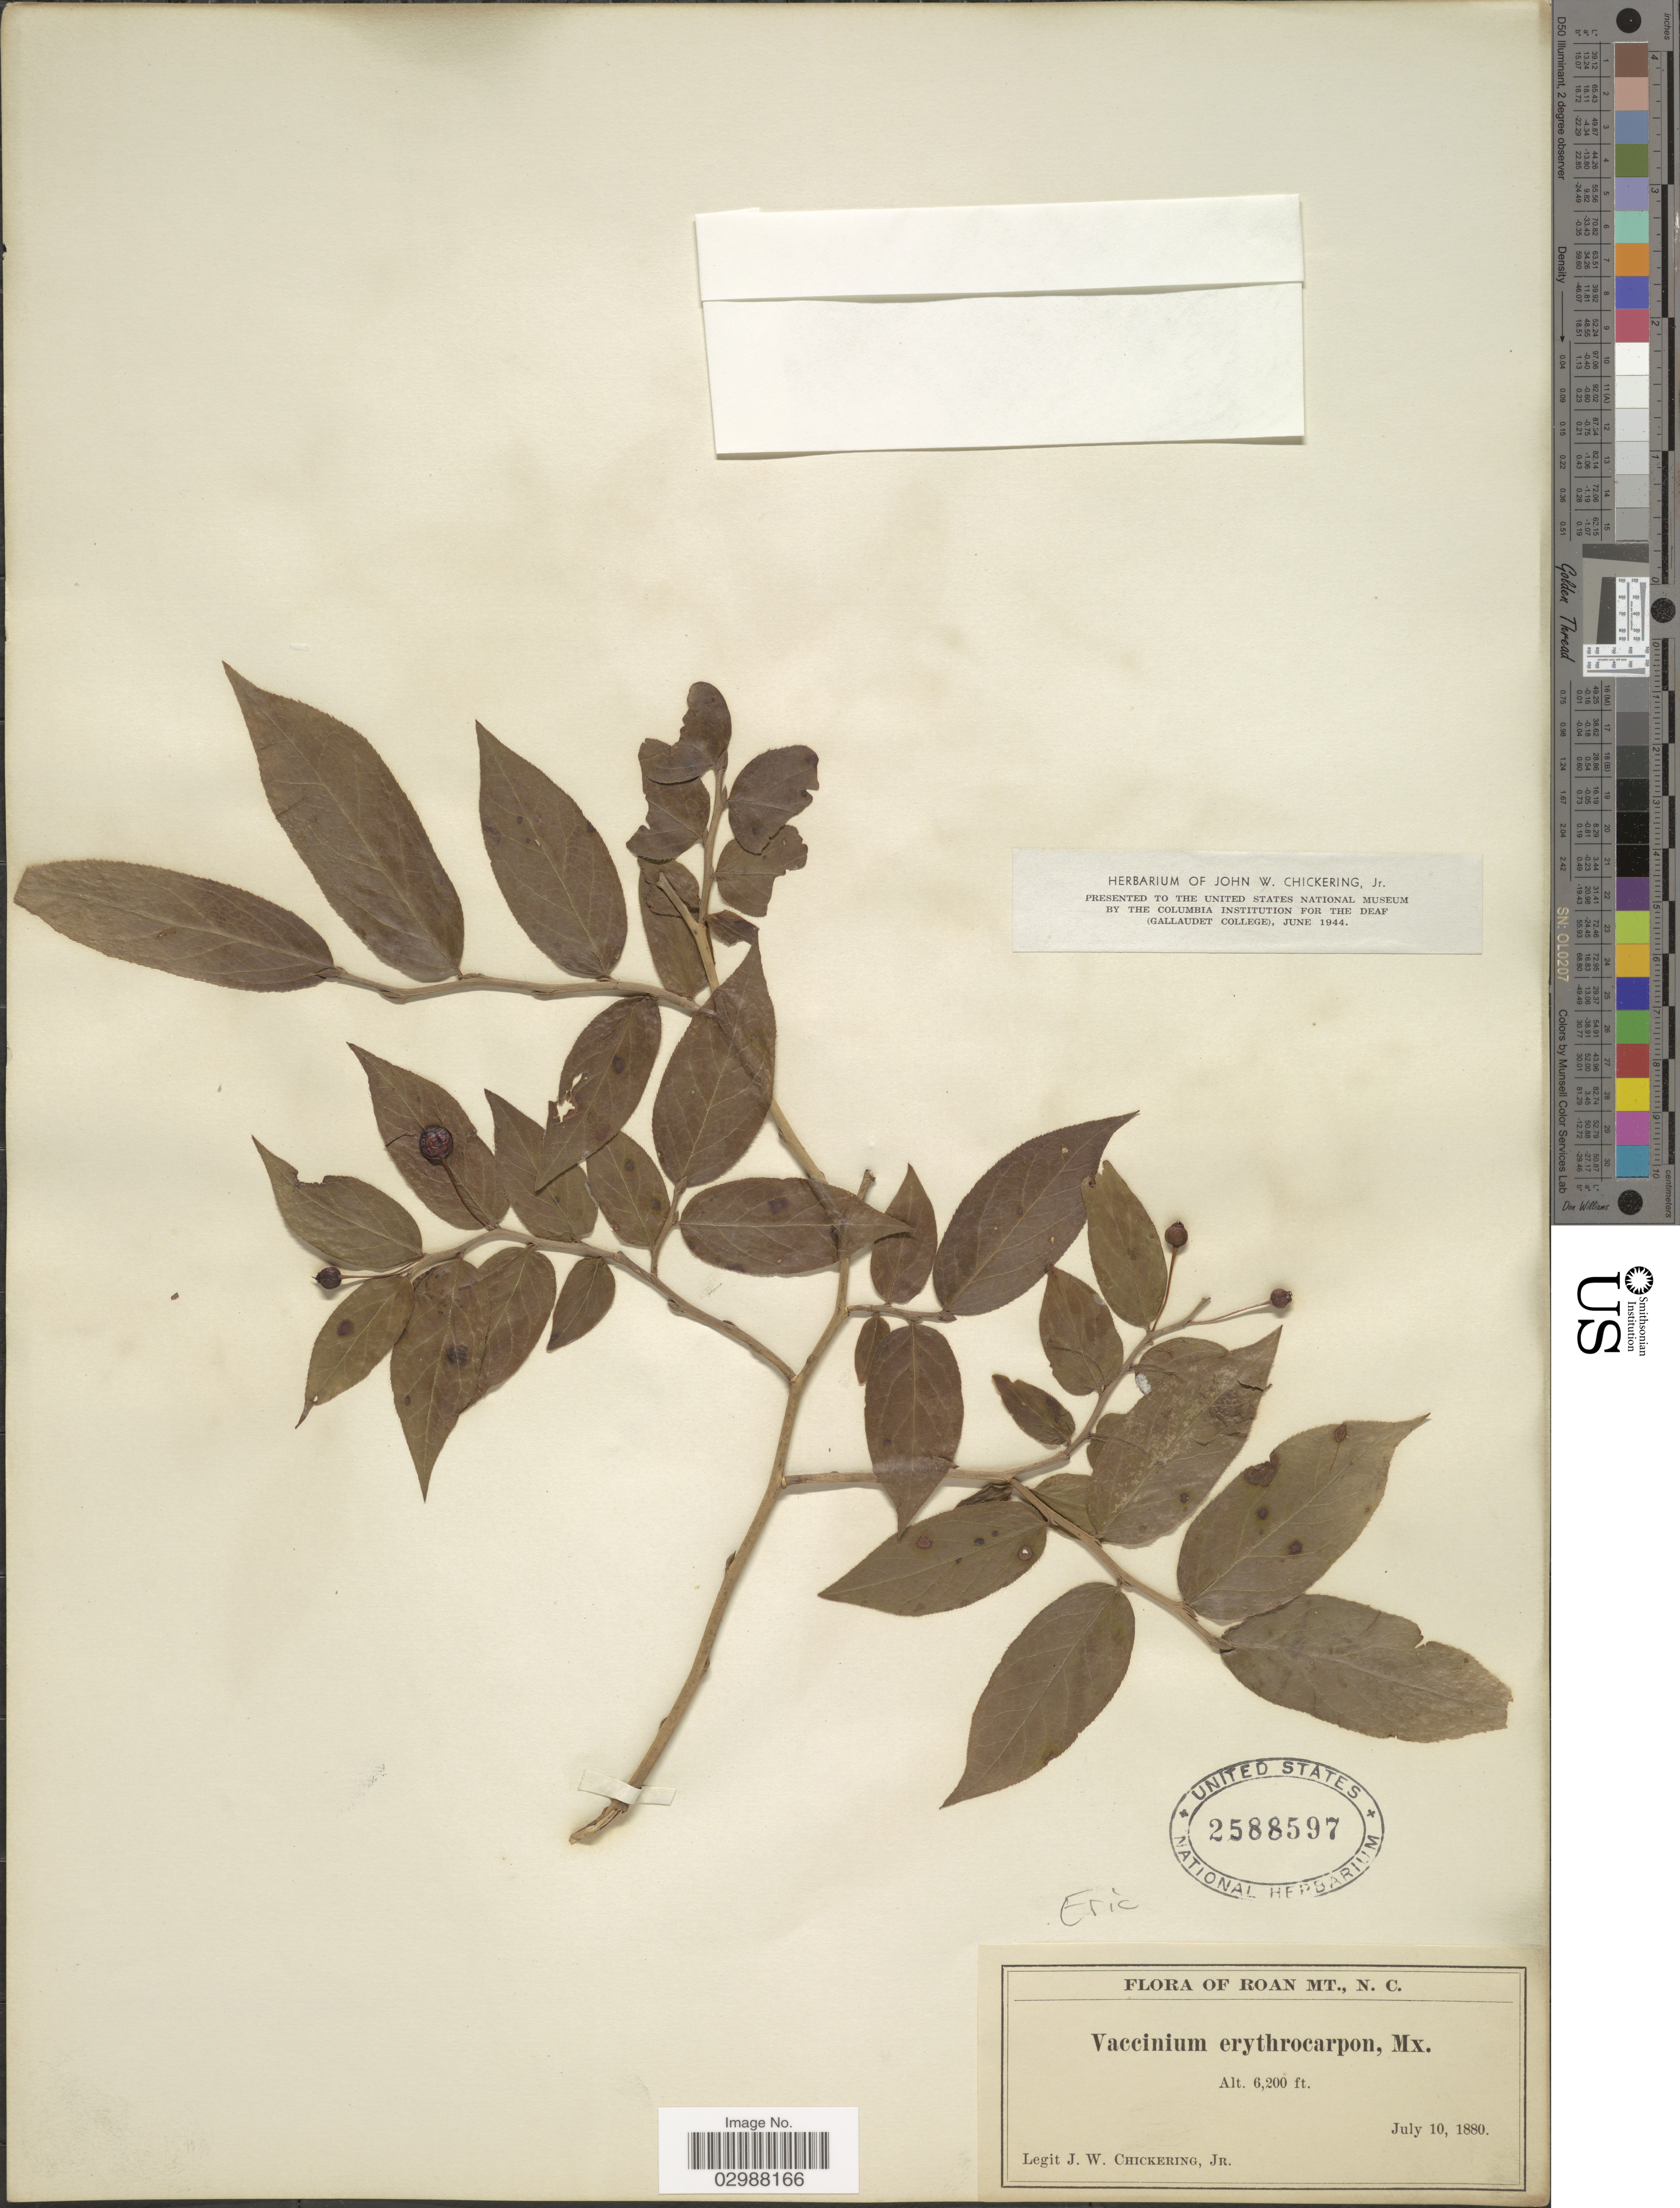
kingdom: Plantae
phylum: Tracheophyta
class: Magnoliopsida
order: Ericales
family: Ericaceae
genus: Vaccinium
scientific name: Vaccinium erythrocarpum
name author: Michx.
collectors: J. Chickering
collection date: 1880-07-10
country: United States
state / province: North Carolina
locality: Roan Mt.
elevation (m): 1890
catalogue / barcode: US 2588597